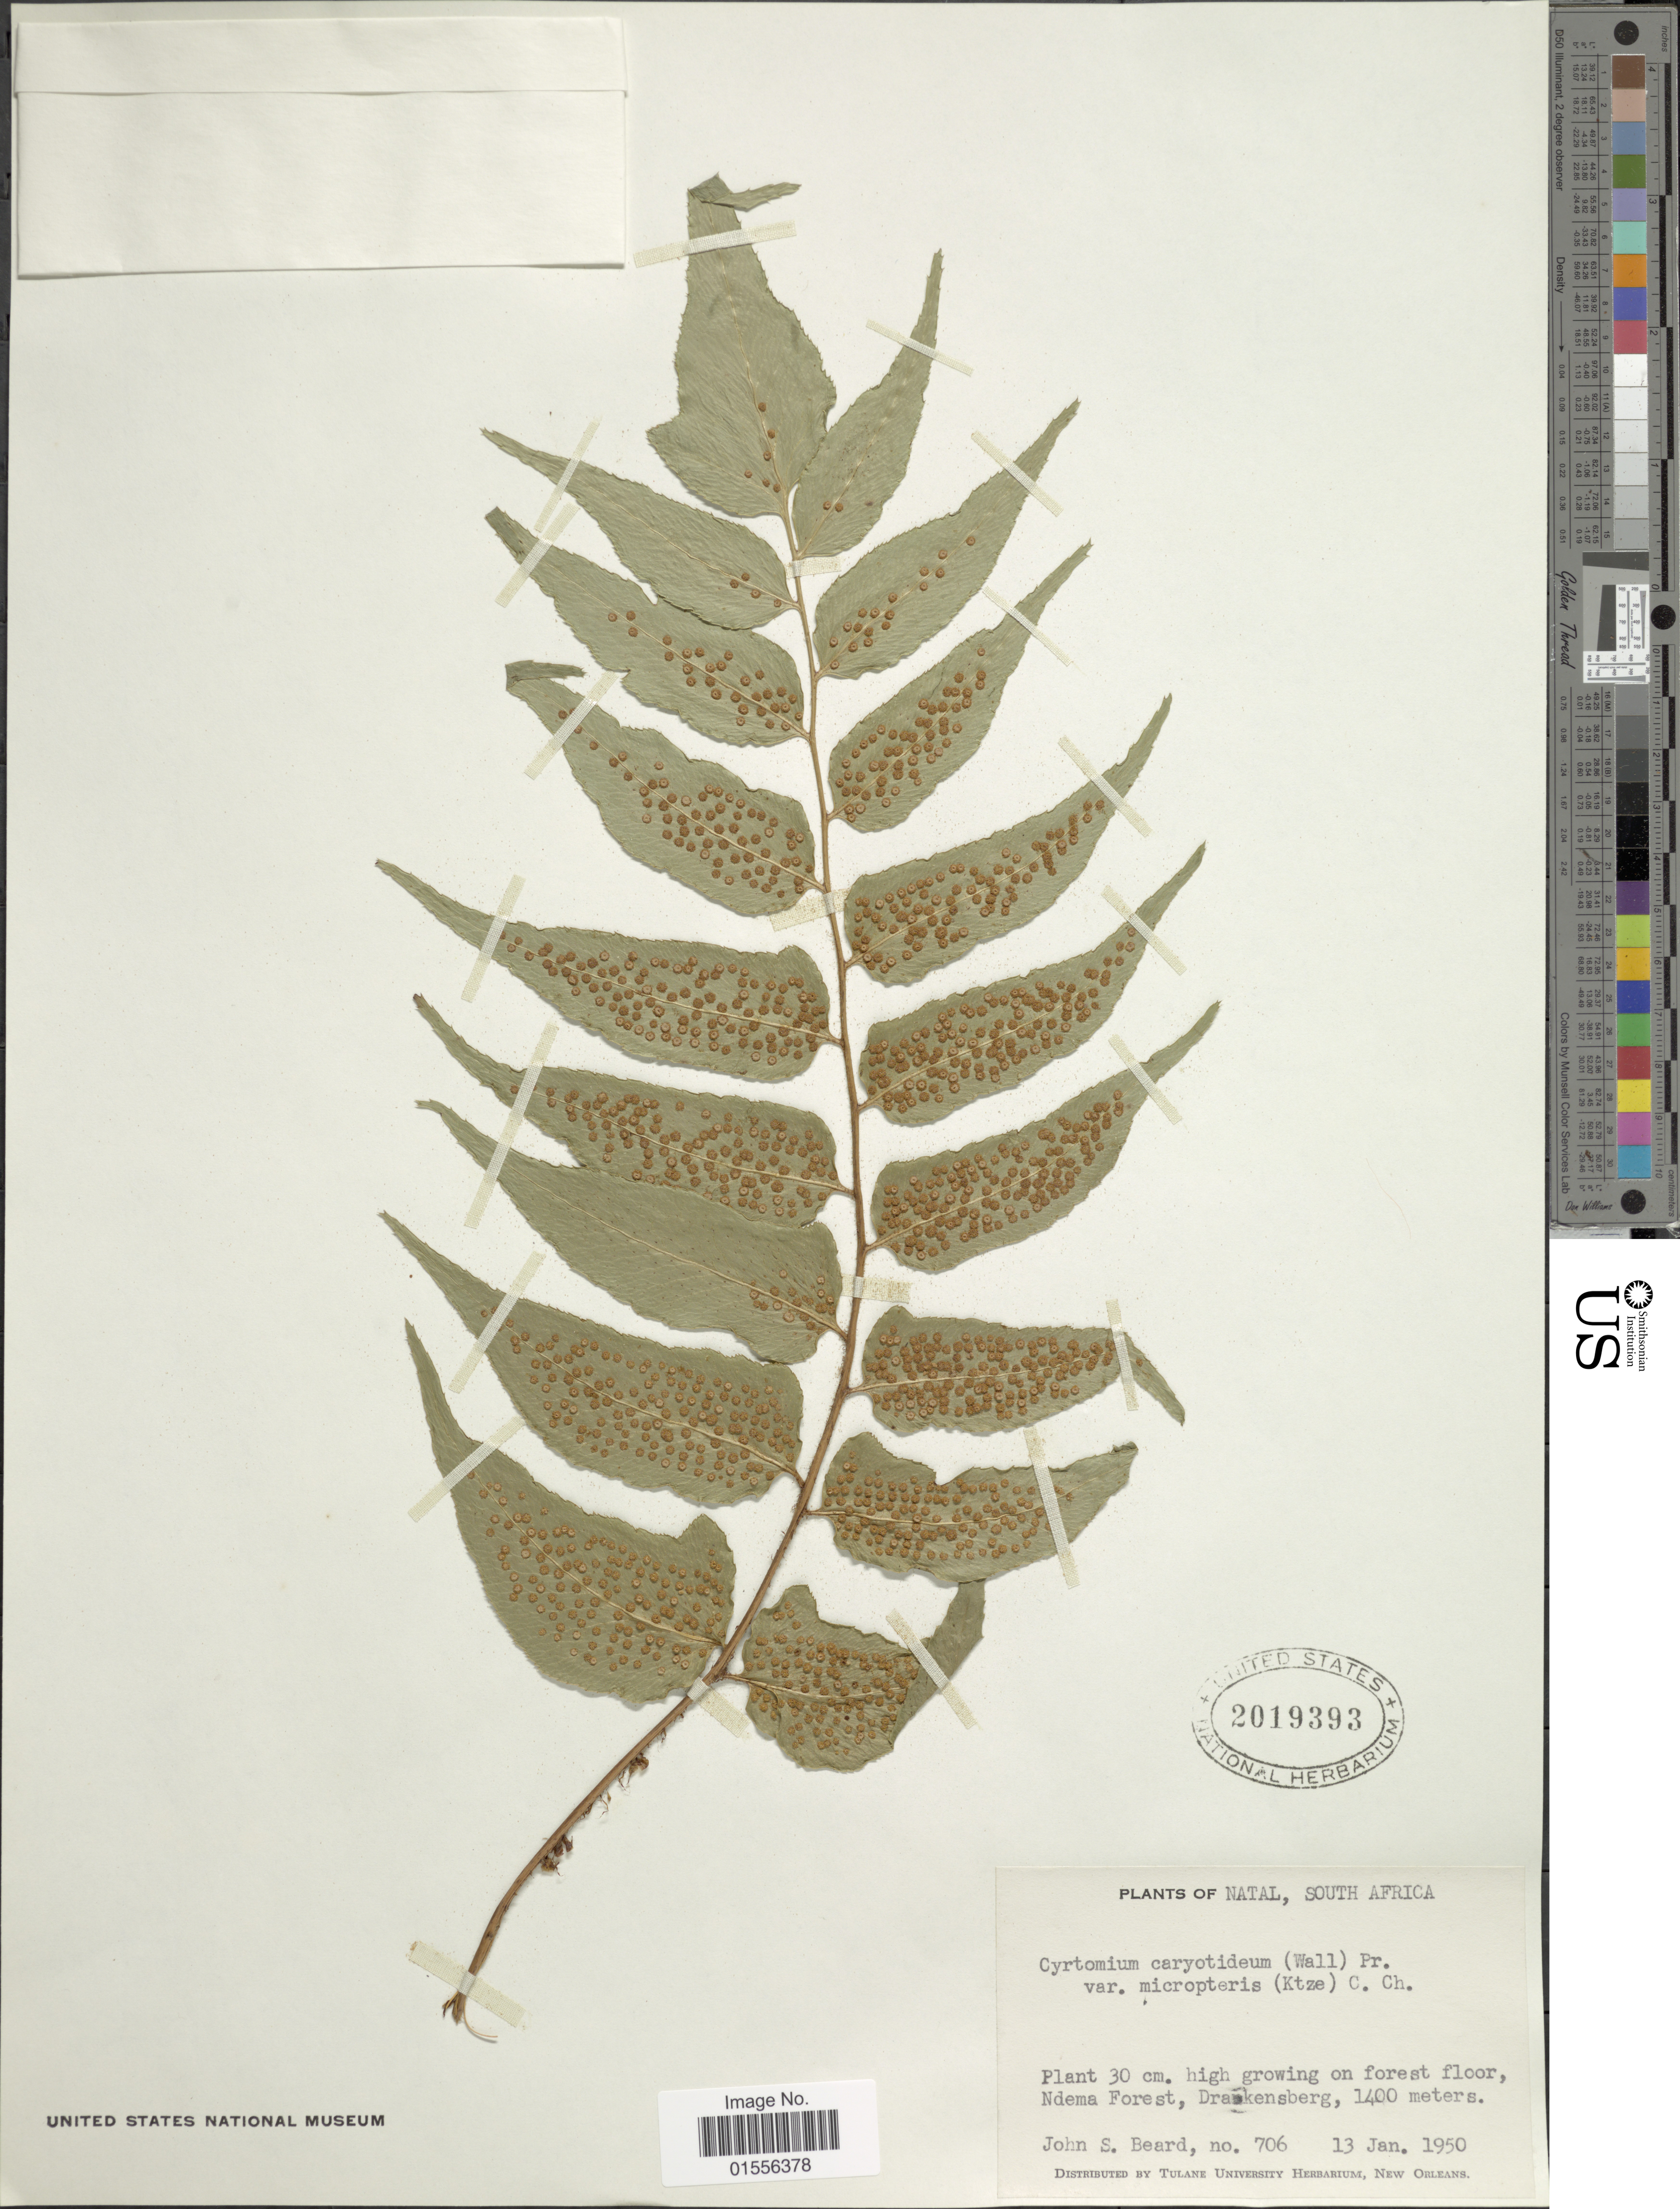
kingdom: Plantae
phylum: Tracheophyta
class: Polypodiopsida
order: Polypodiales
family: Dryopteridaceae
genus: Cyrtomium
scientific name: Cyrtomium caryotideum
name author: (Wall. ex Hook. & Grev.) C. Presl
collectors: J. Beard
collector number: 706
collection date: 1950-01-13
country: South Africa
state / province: KwaZulu-Natal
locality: Natal, Ndema Forest, Drakensberg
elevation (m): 1400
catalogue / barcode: US 2019393